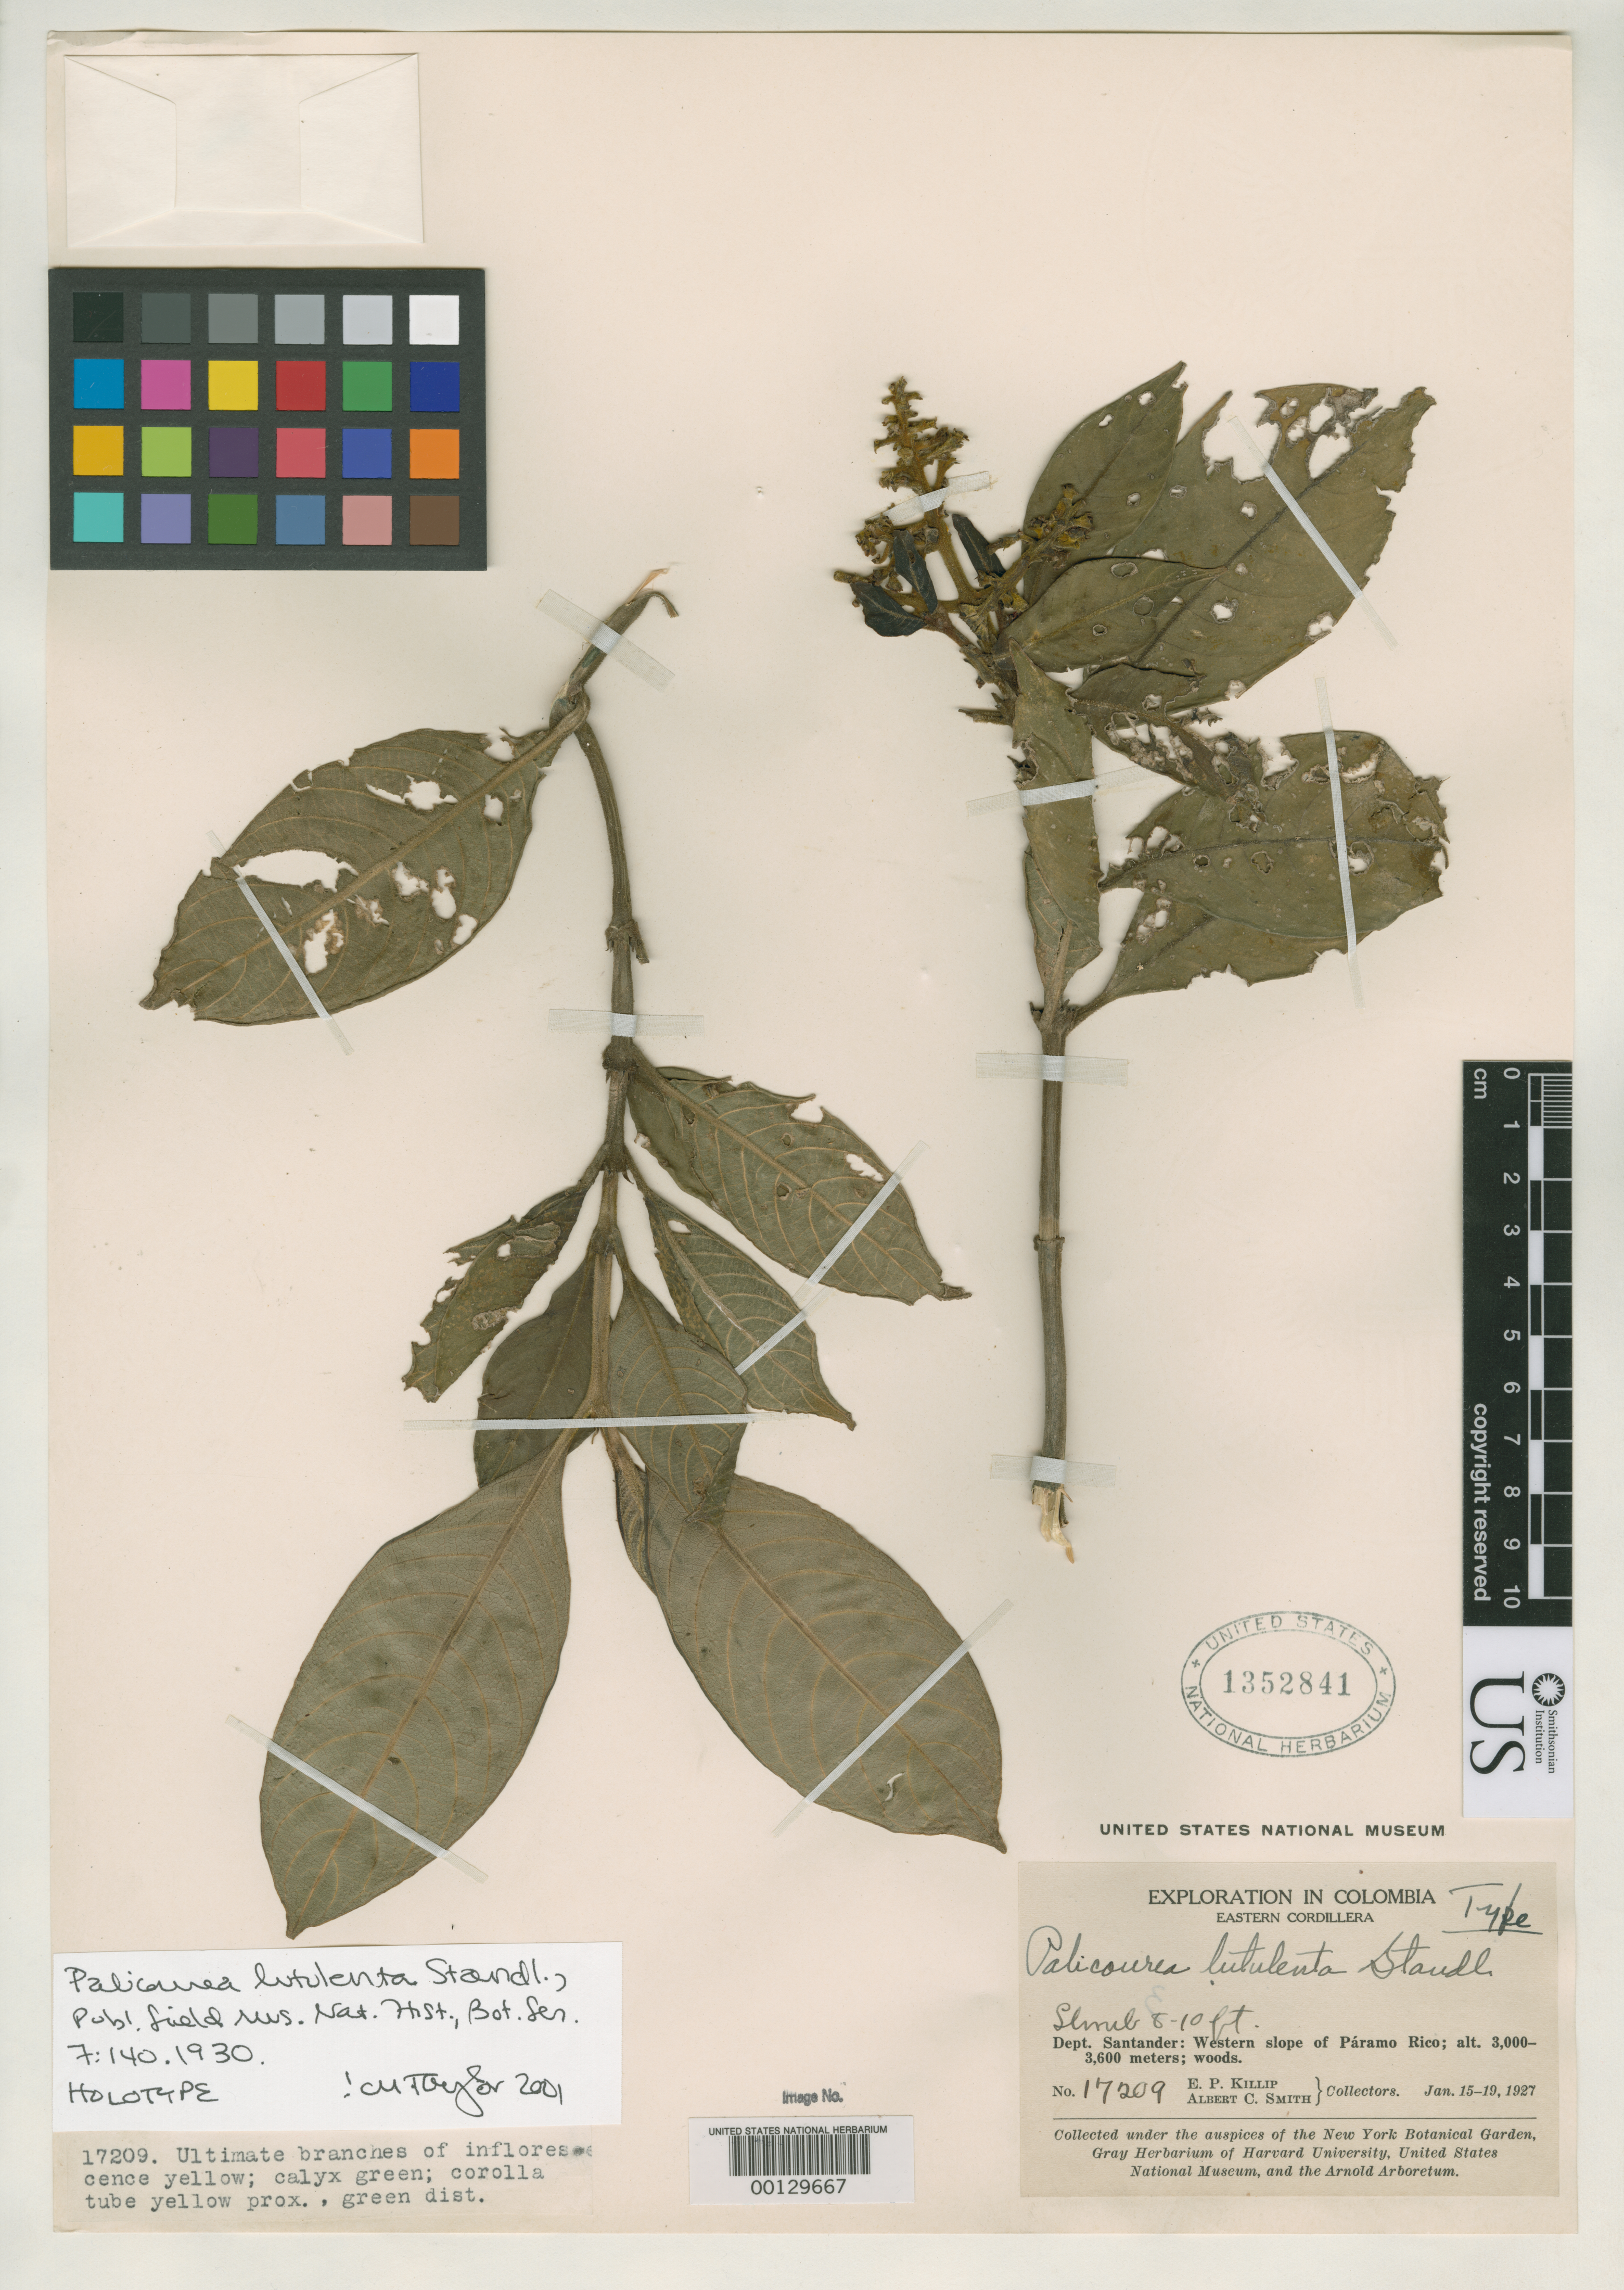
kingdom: Plantae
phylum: Tracheophyta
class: Magnoliopsida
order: Gentianales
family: Rubiaceae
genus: Palicourea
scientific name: Palicourea lutulenta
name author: Standl.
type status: Holotype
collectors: E. P. Killip & A. C. Smith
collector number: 17209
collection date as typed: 15 Jan 1927 to 19 Jan 1927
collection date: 1927-01-15/1927-01-19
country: Colombia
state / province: Santander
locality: W slope of Paramo Rico.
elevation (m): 3000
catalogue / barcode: US 1352841